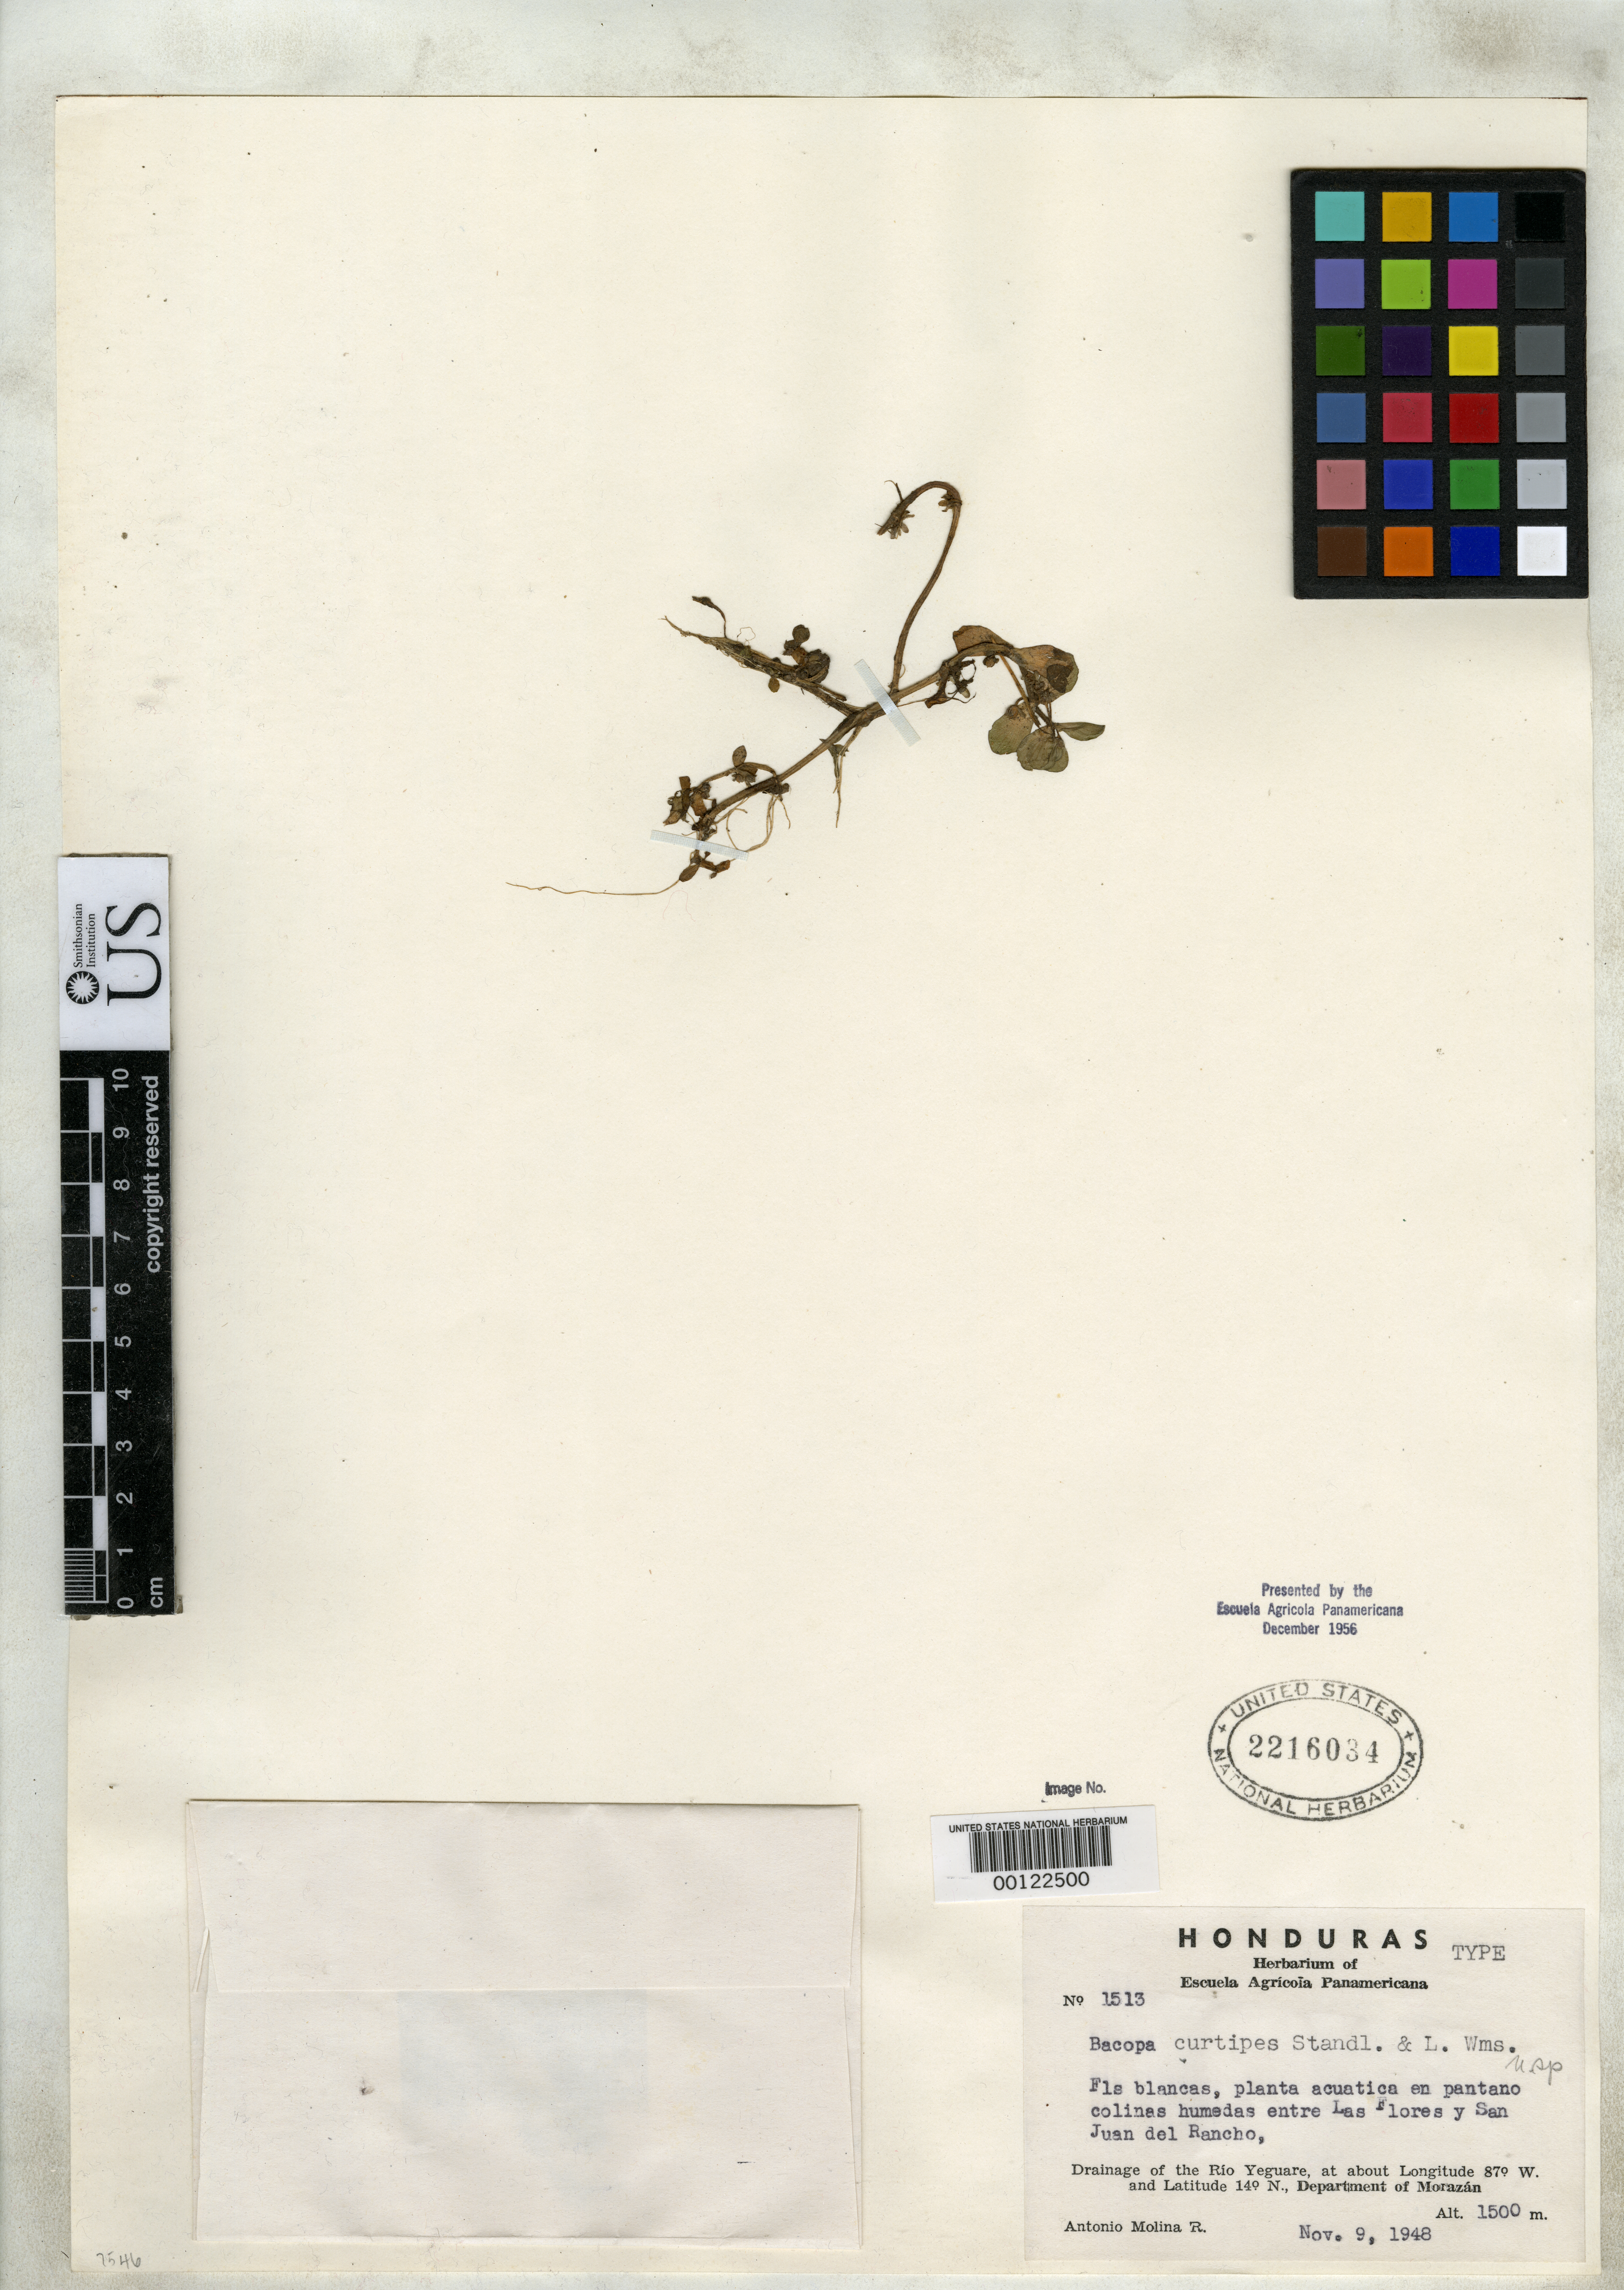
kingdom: Plantae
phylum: Tracheophyta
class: Magnoliopsida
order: Lamiales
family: Plantaginaceae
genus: Bacopa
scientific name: Bacopa curtipes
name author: Standl. & L.O. Williams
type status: Holotype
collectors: A. Molina R.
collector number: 1513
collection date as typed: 09 Nov 1948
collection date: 1948-11-09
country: Honduras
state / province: Fco. Morazán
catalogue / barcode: US 2216034